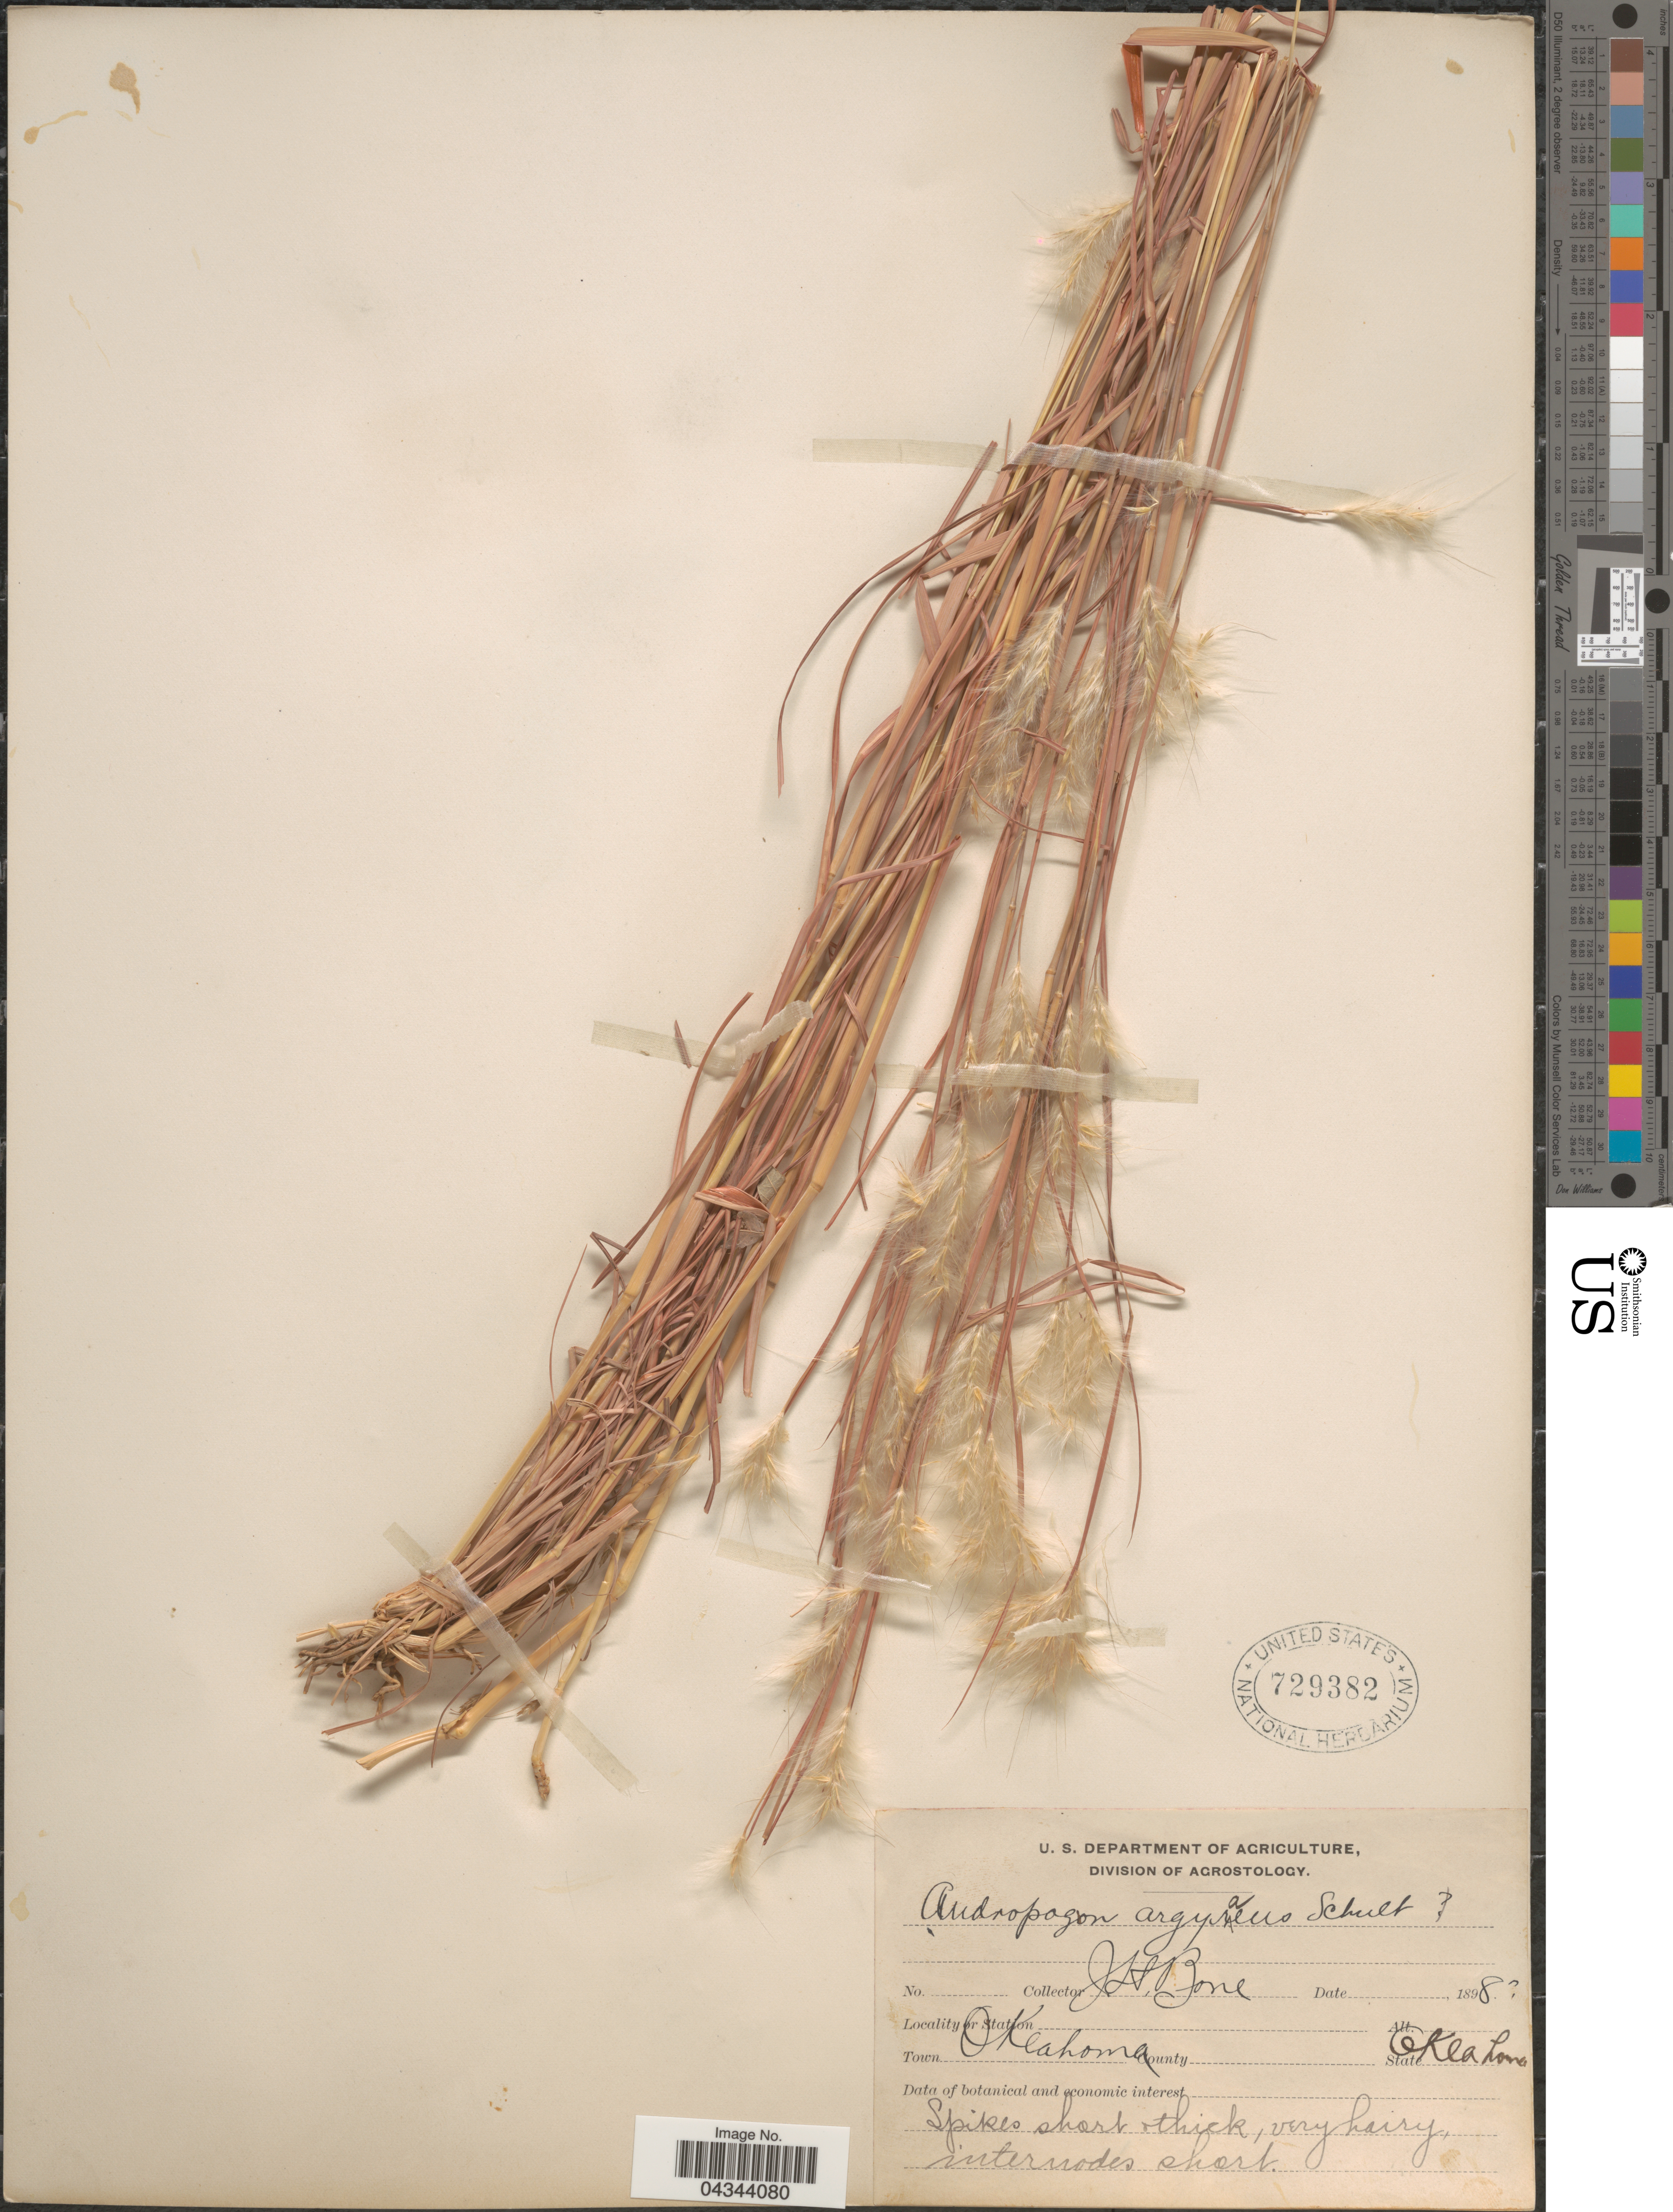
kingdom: Plantae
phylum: Tracheophyta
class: Liliopsida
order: Poales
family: Poaceae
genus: Andropogon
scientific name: Andropogon ternarius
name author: Michx.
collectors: J. Hayes Bone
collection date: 1898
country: United States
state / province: Oklahoma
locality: Town Oklahoma.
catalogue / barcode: US 729382